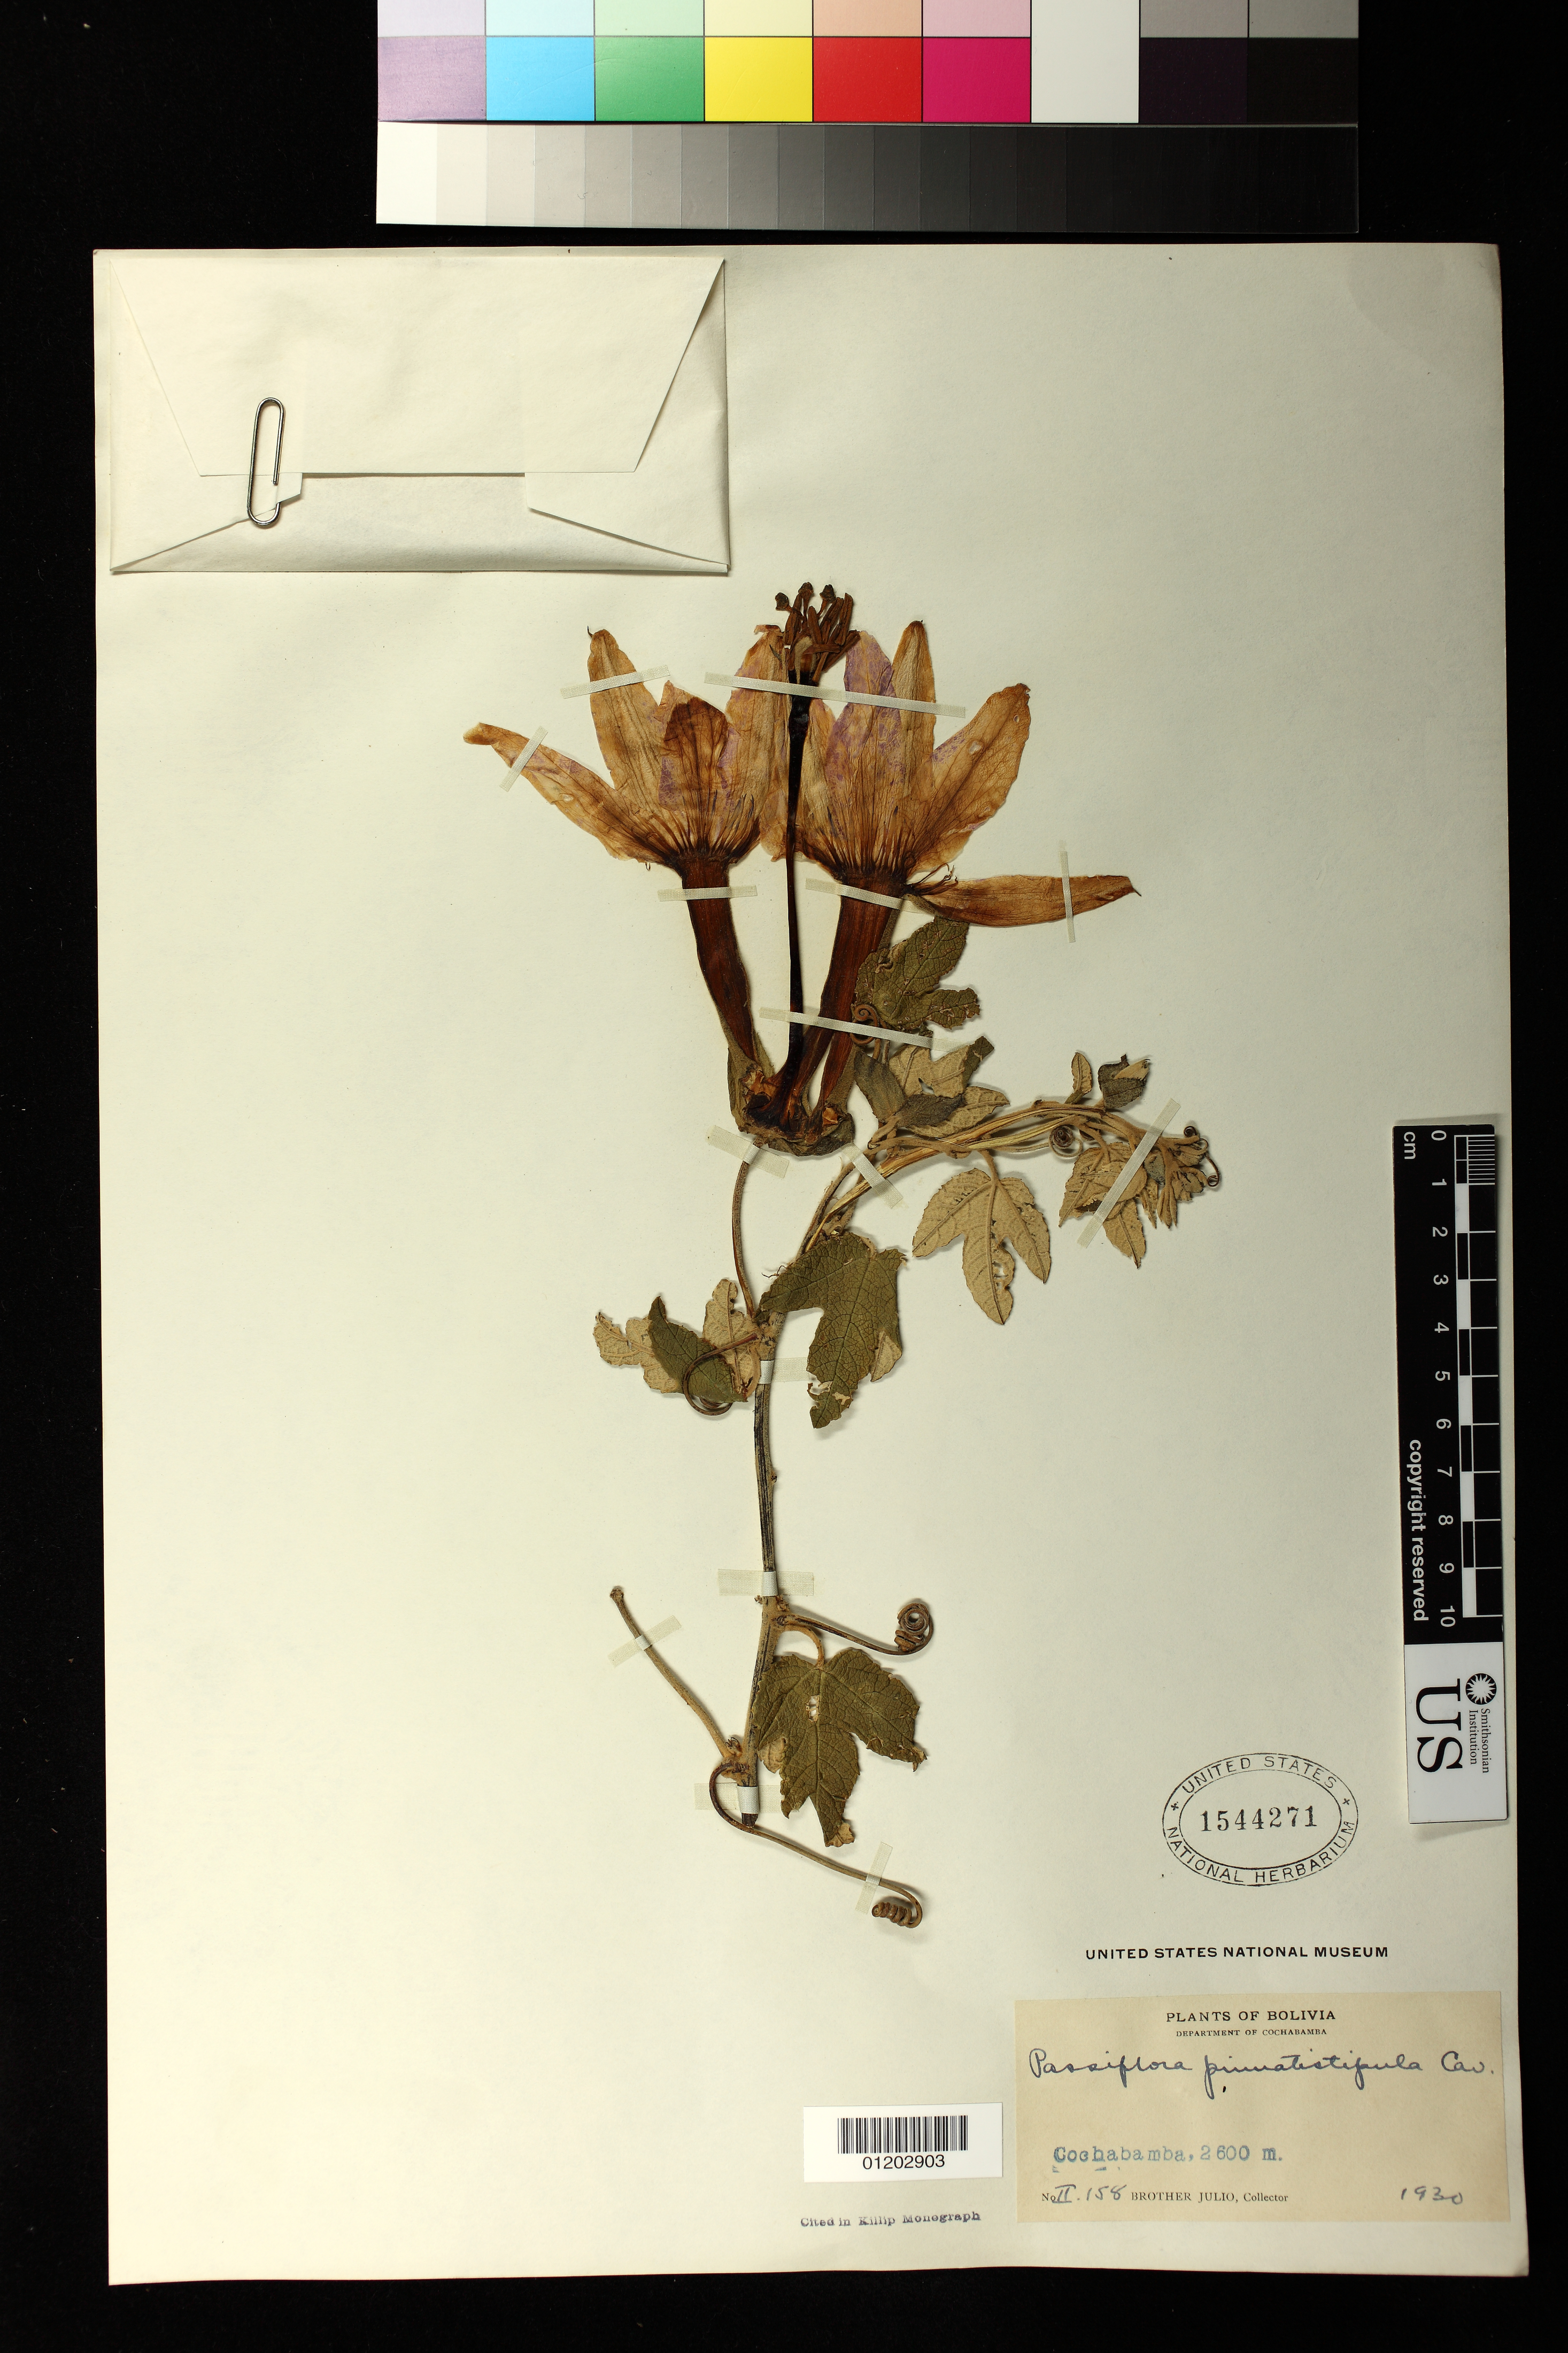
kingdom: Plantae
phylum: Tracheophyta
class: Magnoliopsida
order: Malpighiales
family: Passifloraceae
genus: Passiflora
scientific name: Passiflora pinnatistipula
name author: Cav.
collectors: Bro. Julio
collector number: II.158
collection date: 1930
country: Bolivia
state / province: Cochabamba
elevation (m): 2600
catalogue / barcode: US 1544271